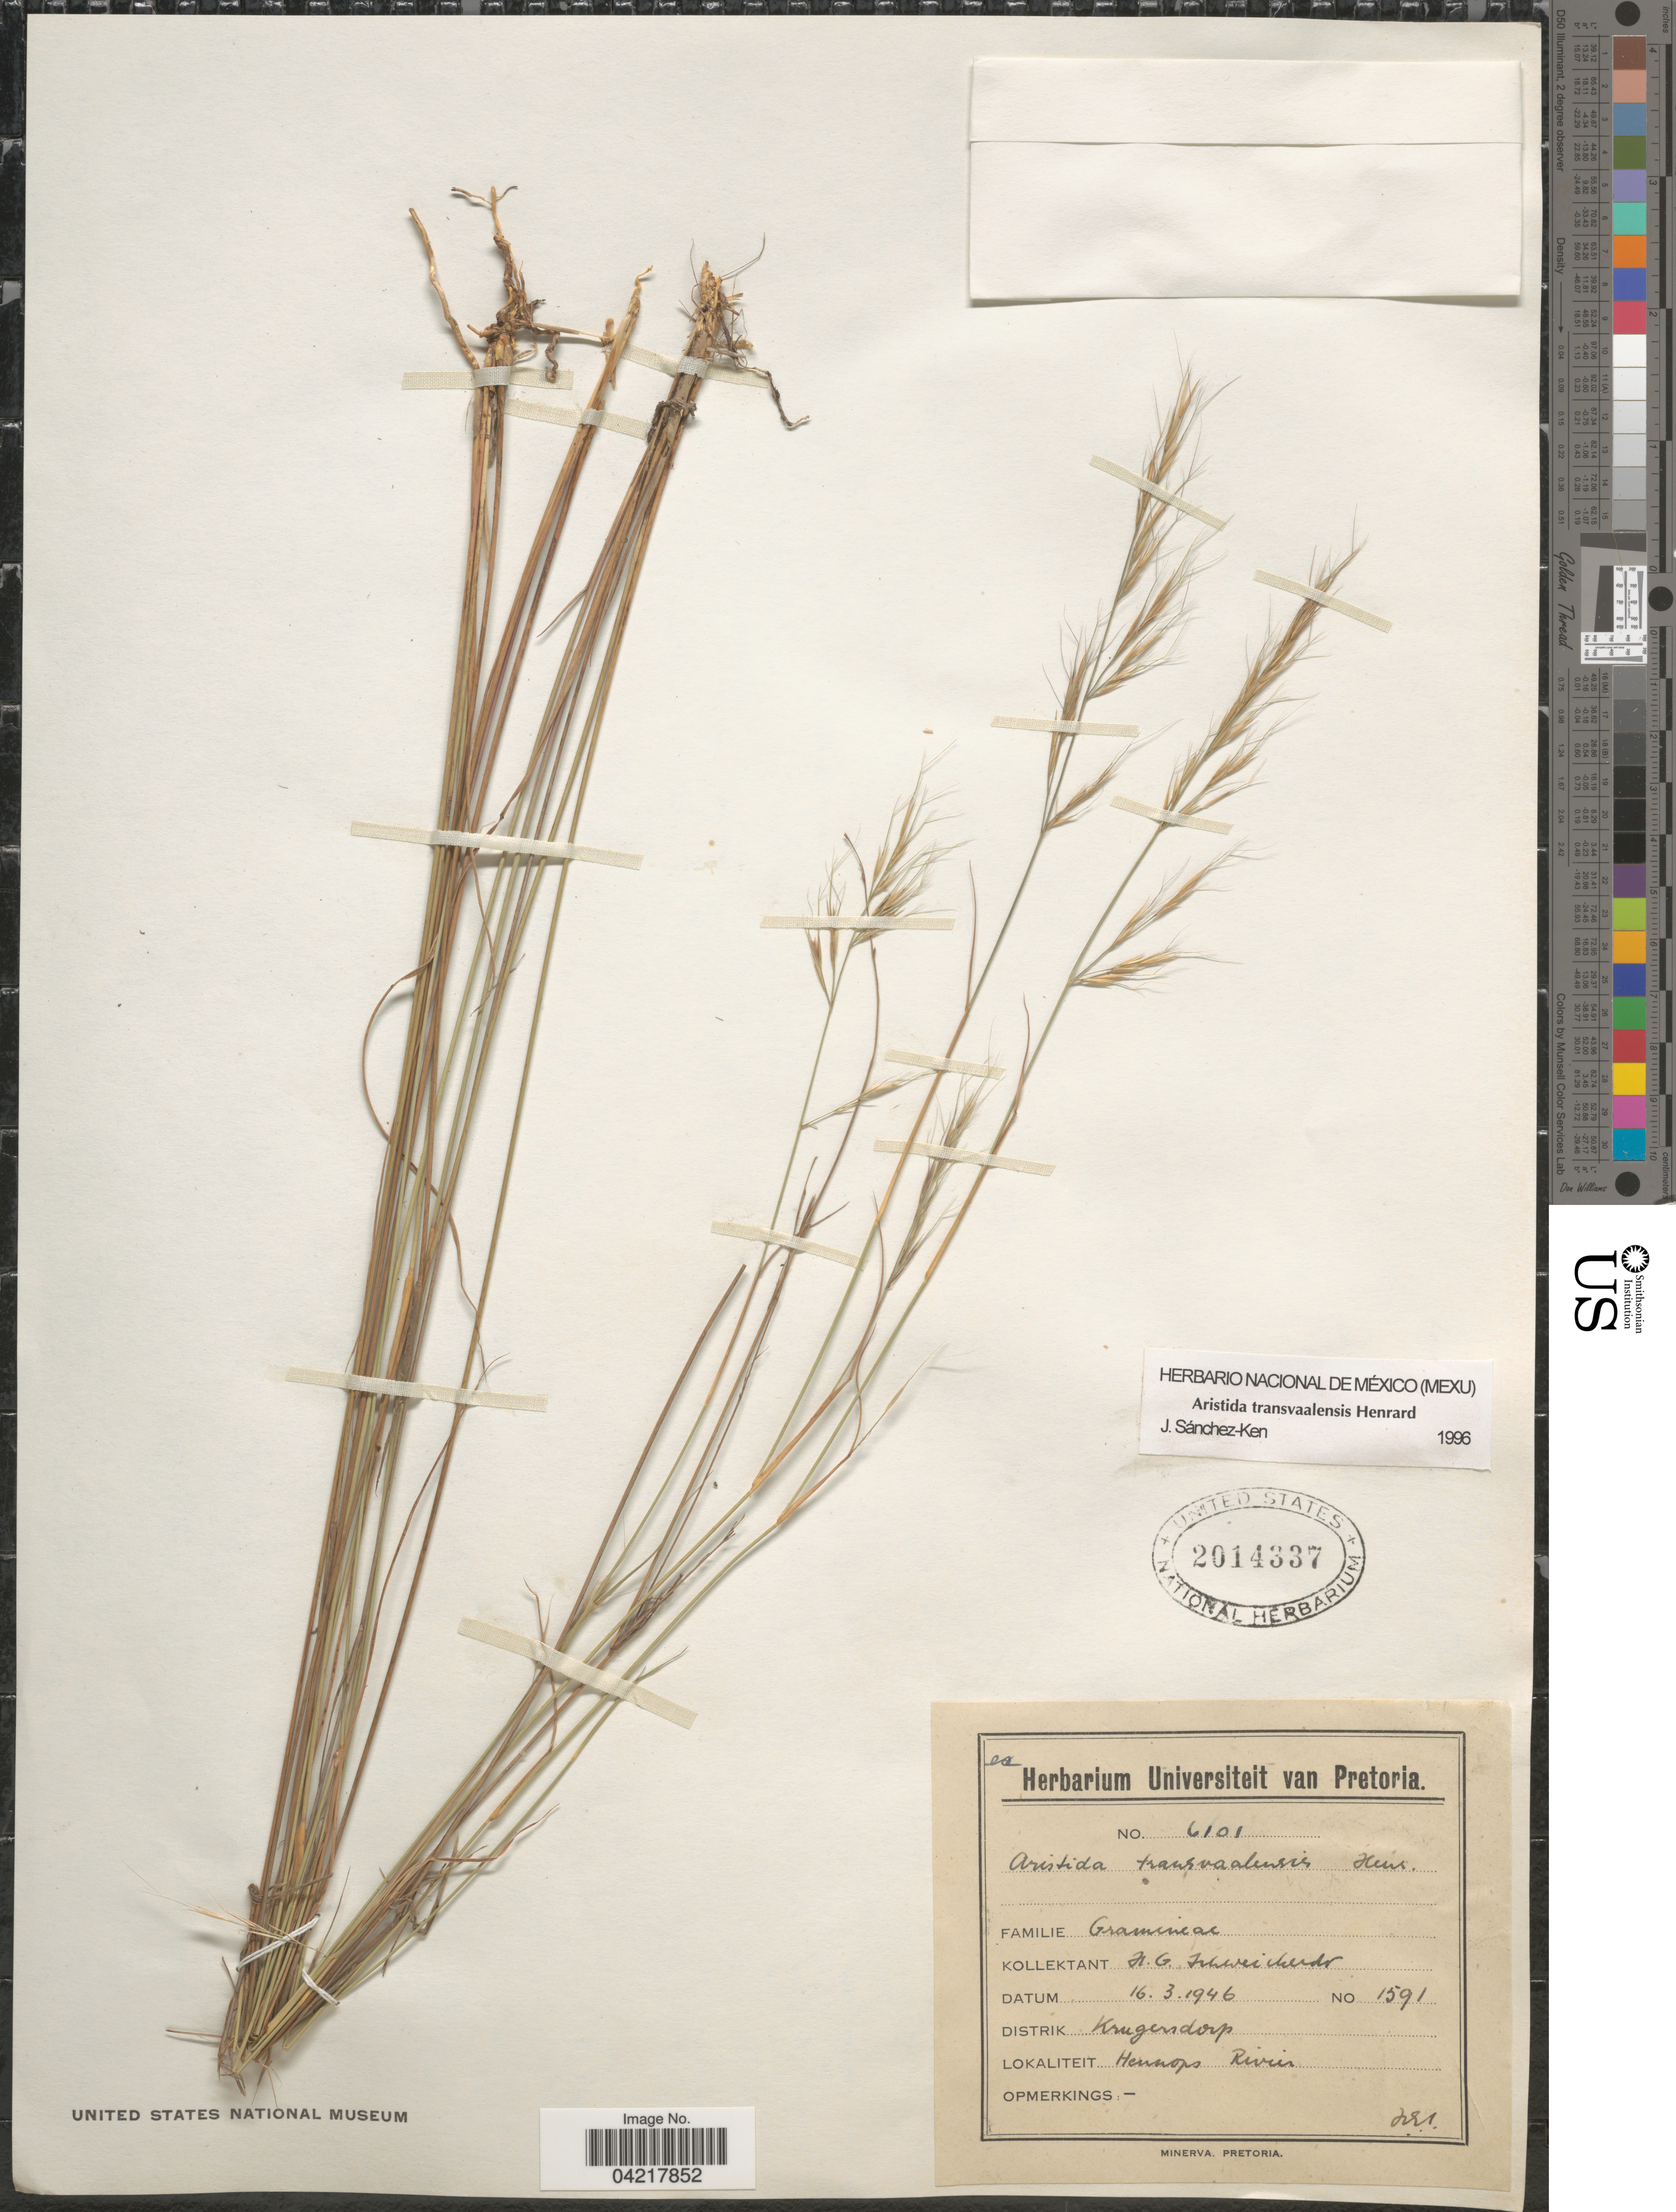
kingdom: Plantae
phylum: Tracheophyta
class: Liliopsida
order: Poales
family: Poaceae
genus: Aristida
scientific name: Aristida transvaalensis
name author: Henr.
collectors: H. Schweichkerdt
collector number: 1591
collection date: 1946-03-16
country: South Africa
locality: Distrik Krugersdorp. Hennops Rivier.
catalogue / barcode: US 2014337